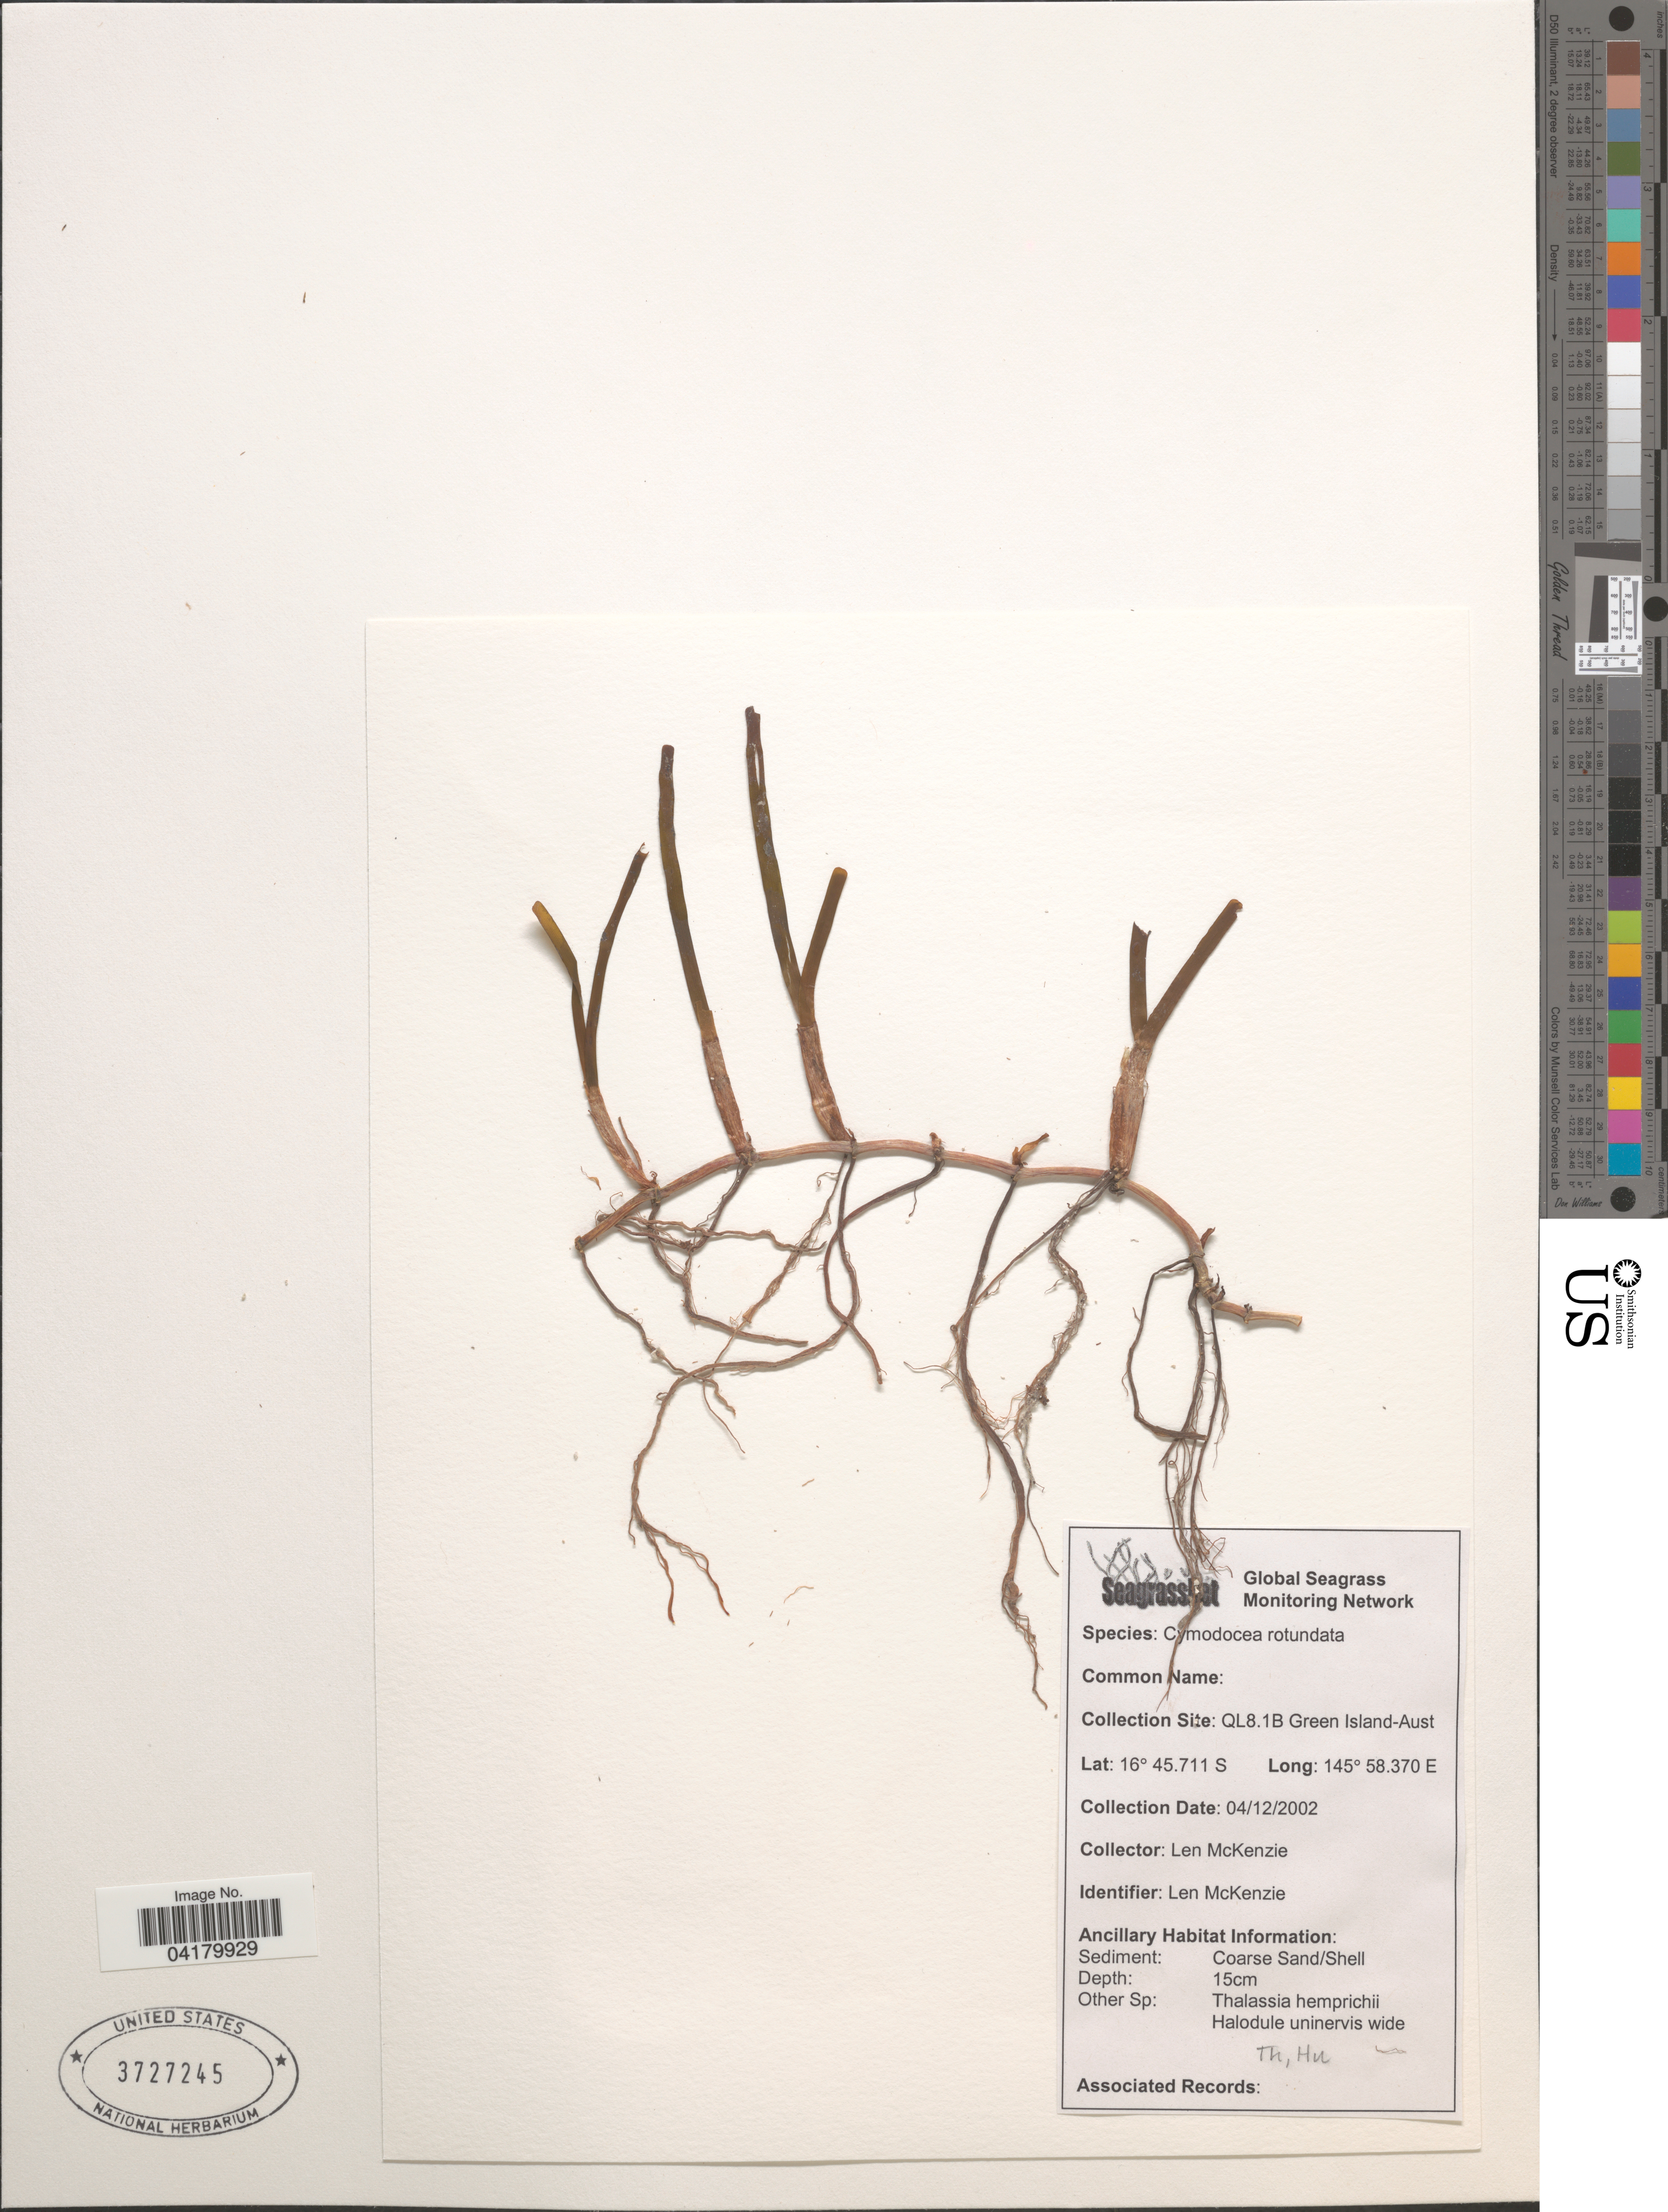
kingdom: Plantae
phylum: Tracheophyta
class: Liliopsida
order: Alismatales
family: Cymodoceaceae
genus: Cymodocea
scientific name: Cymodocea rotundata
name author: Asch. & Schweinf.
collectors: L. McKenzie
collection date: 2002-12-04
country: Australia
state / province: Queensland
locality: Collection Site: QL8.1B Green Island.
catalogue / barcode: US 3727245